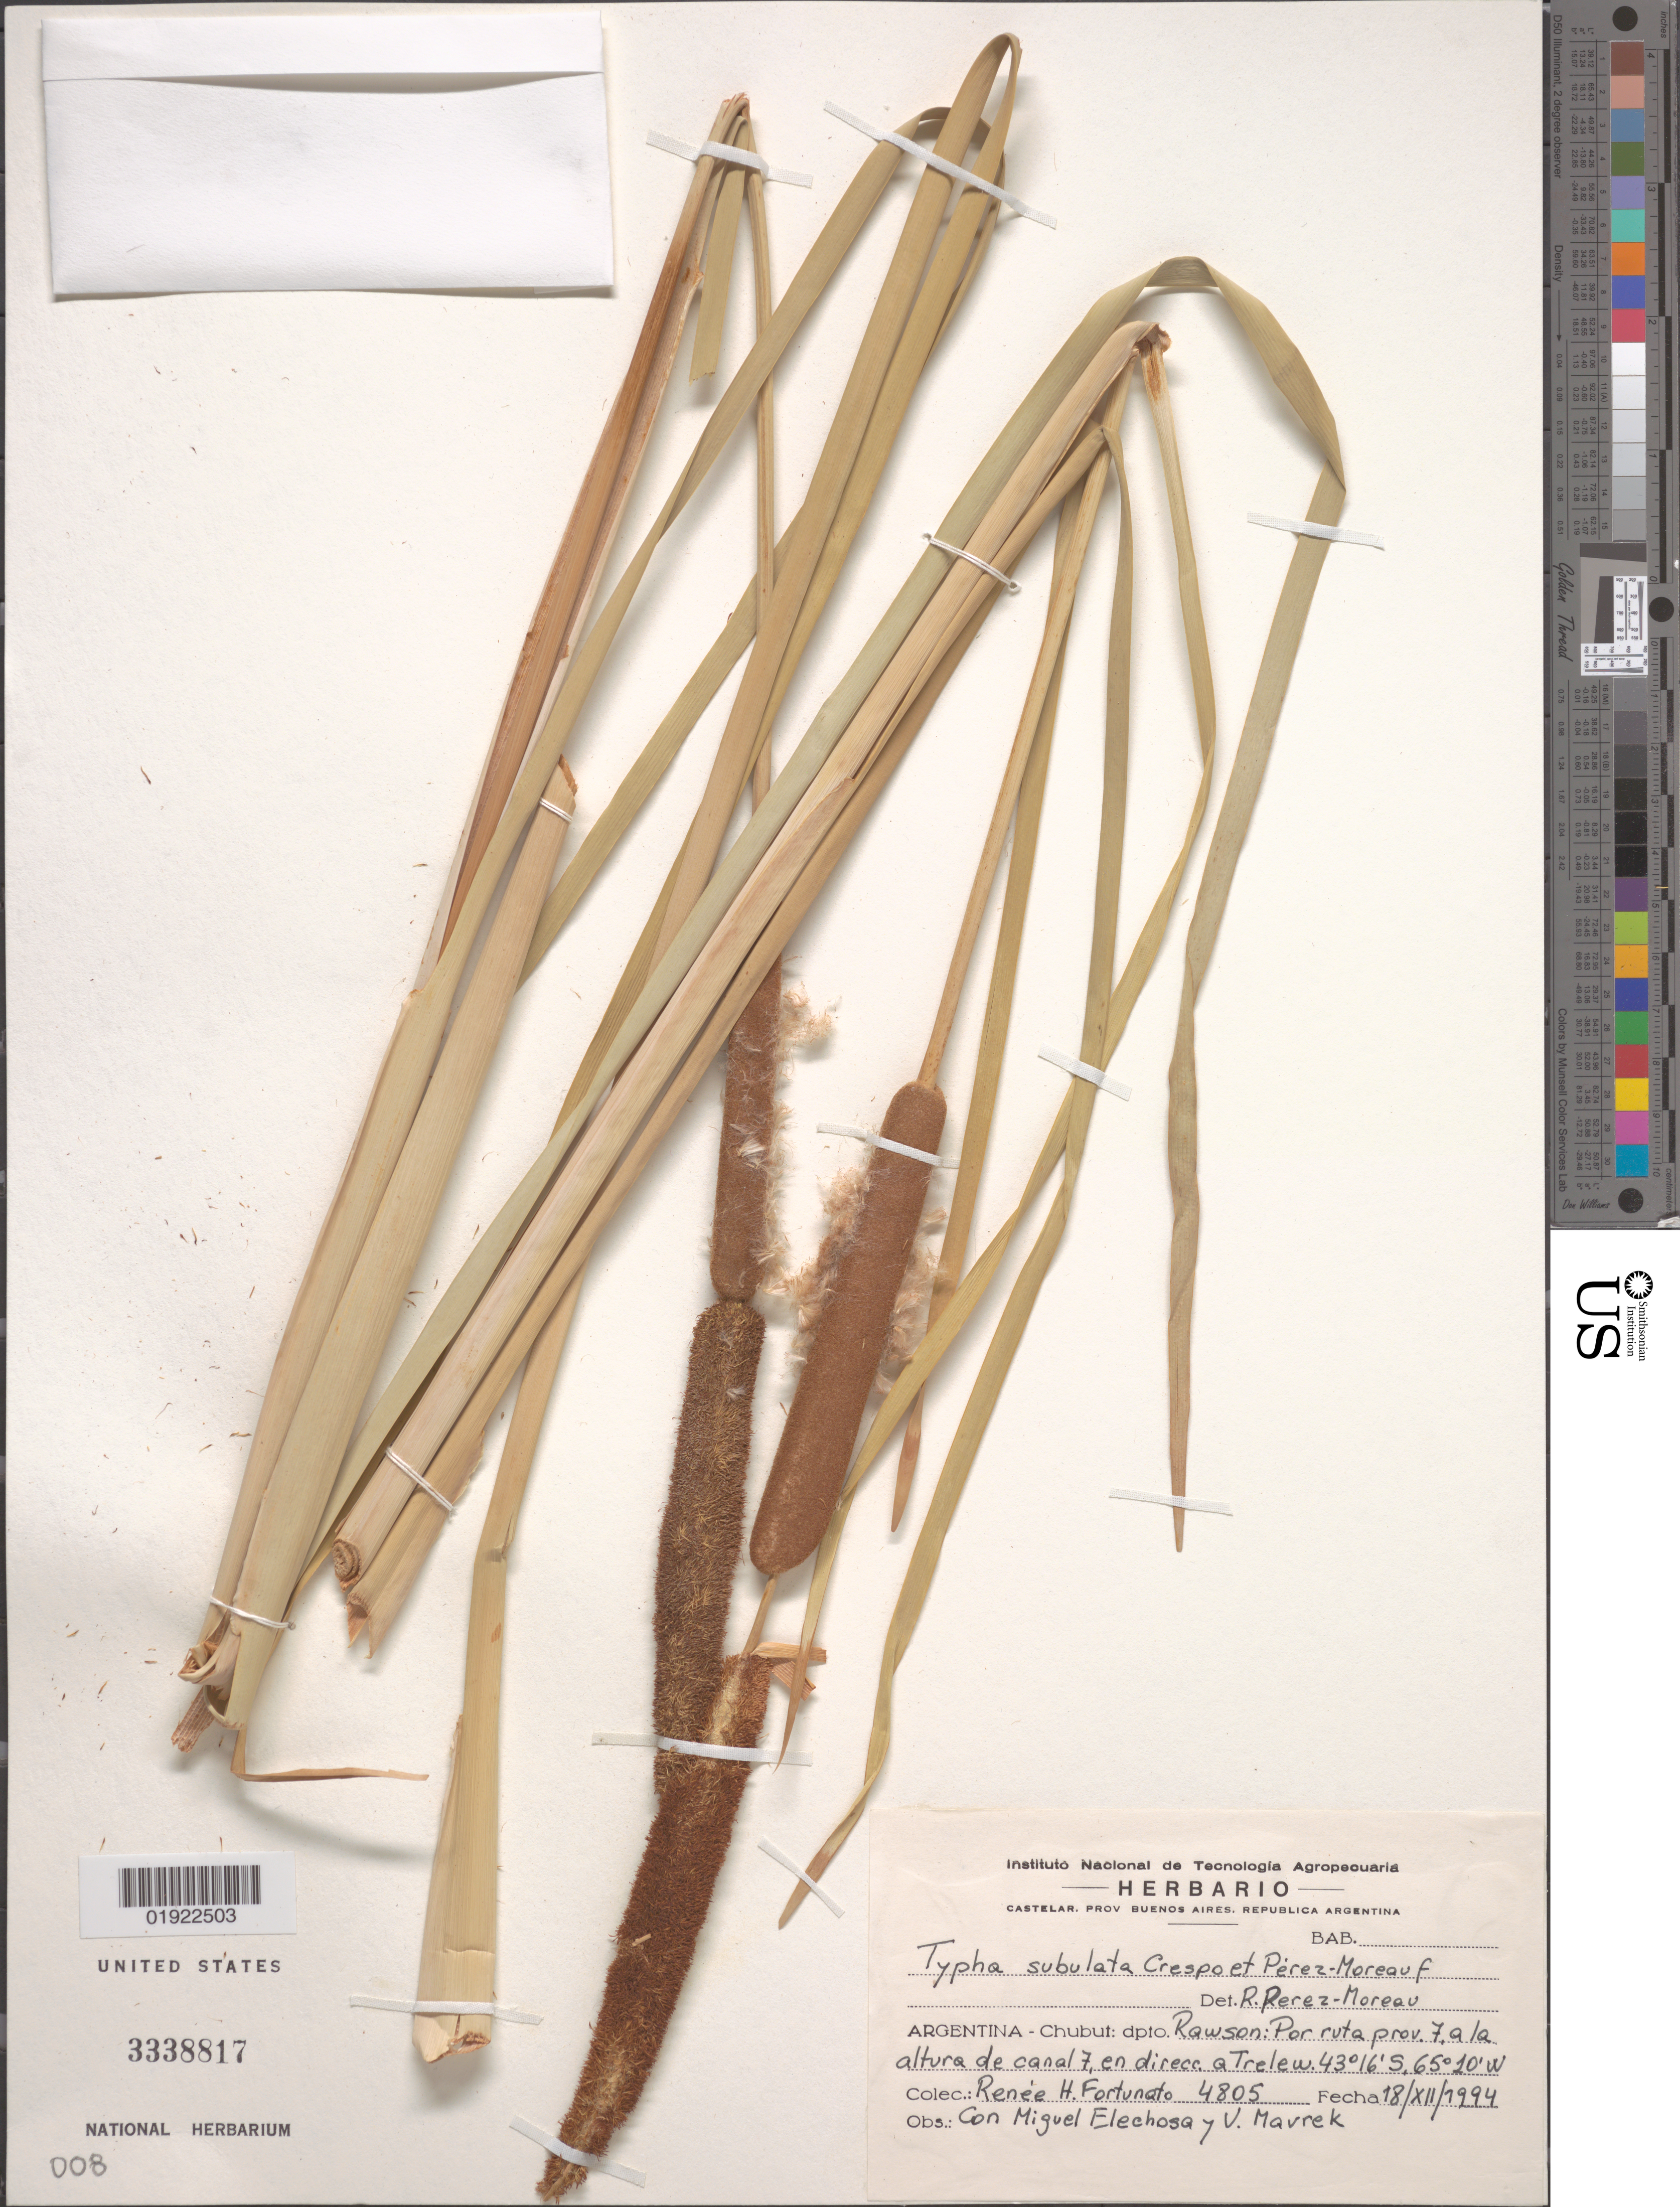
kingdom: Plantae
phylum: Tracheophyta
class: Liliopsida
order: Poales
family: Typhaceae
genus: Typha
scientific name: Typha subulata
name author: Crespo & R.L. Pérez-Mor.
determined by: Pérez-Moreau, R. A.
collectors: R. H. Fortunato, M. Elechosa & V. Mavrek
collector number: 4805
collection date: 1994-12-18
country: Argentina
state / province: Buenos Aires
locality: Chubut: dpto. Rawon: Por ruta prov. 7 a la altura de canal 7, en direcc. a Trelew.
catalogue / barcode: US 3338817